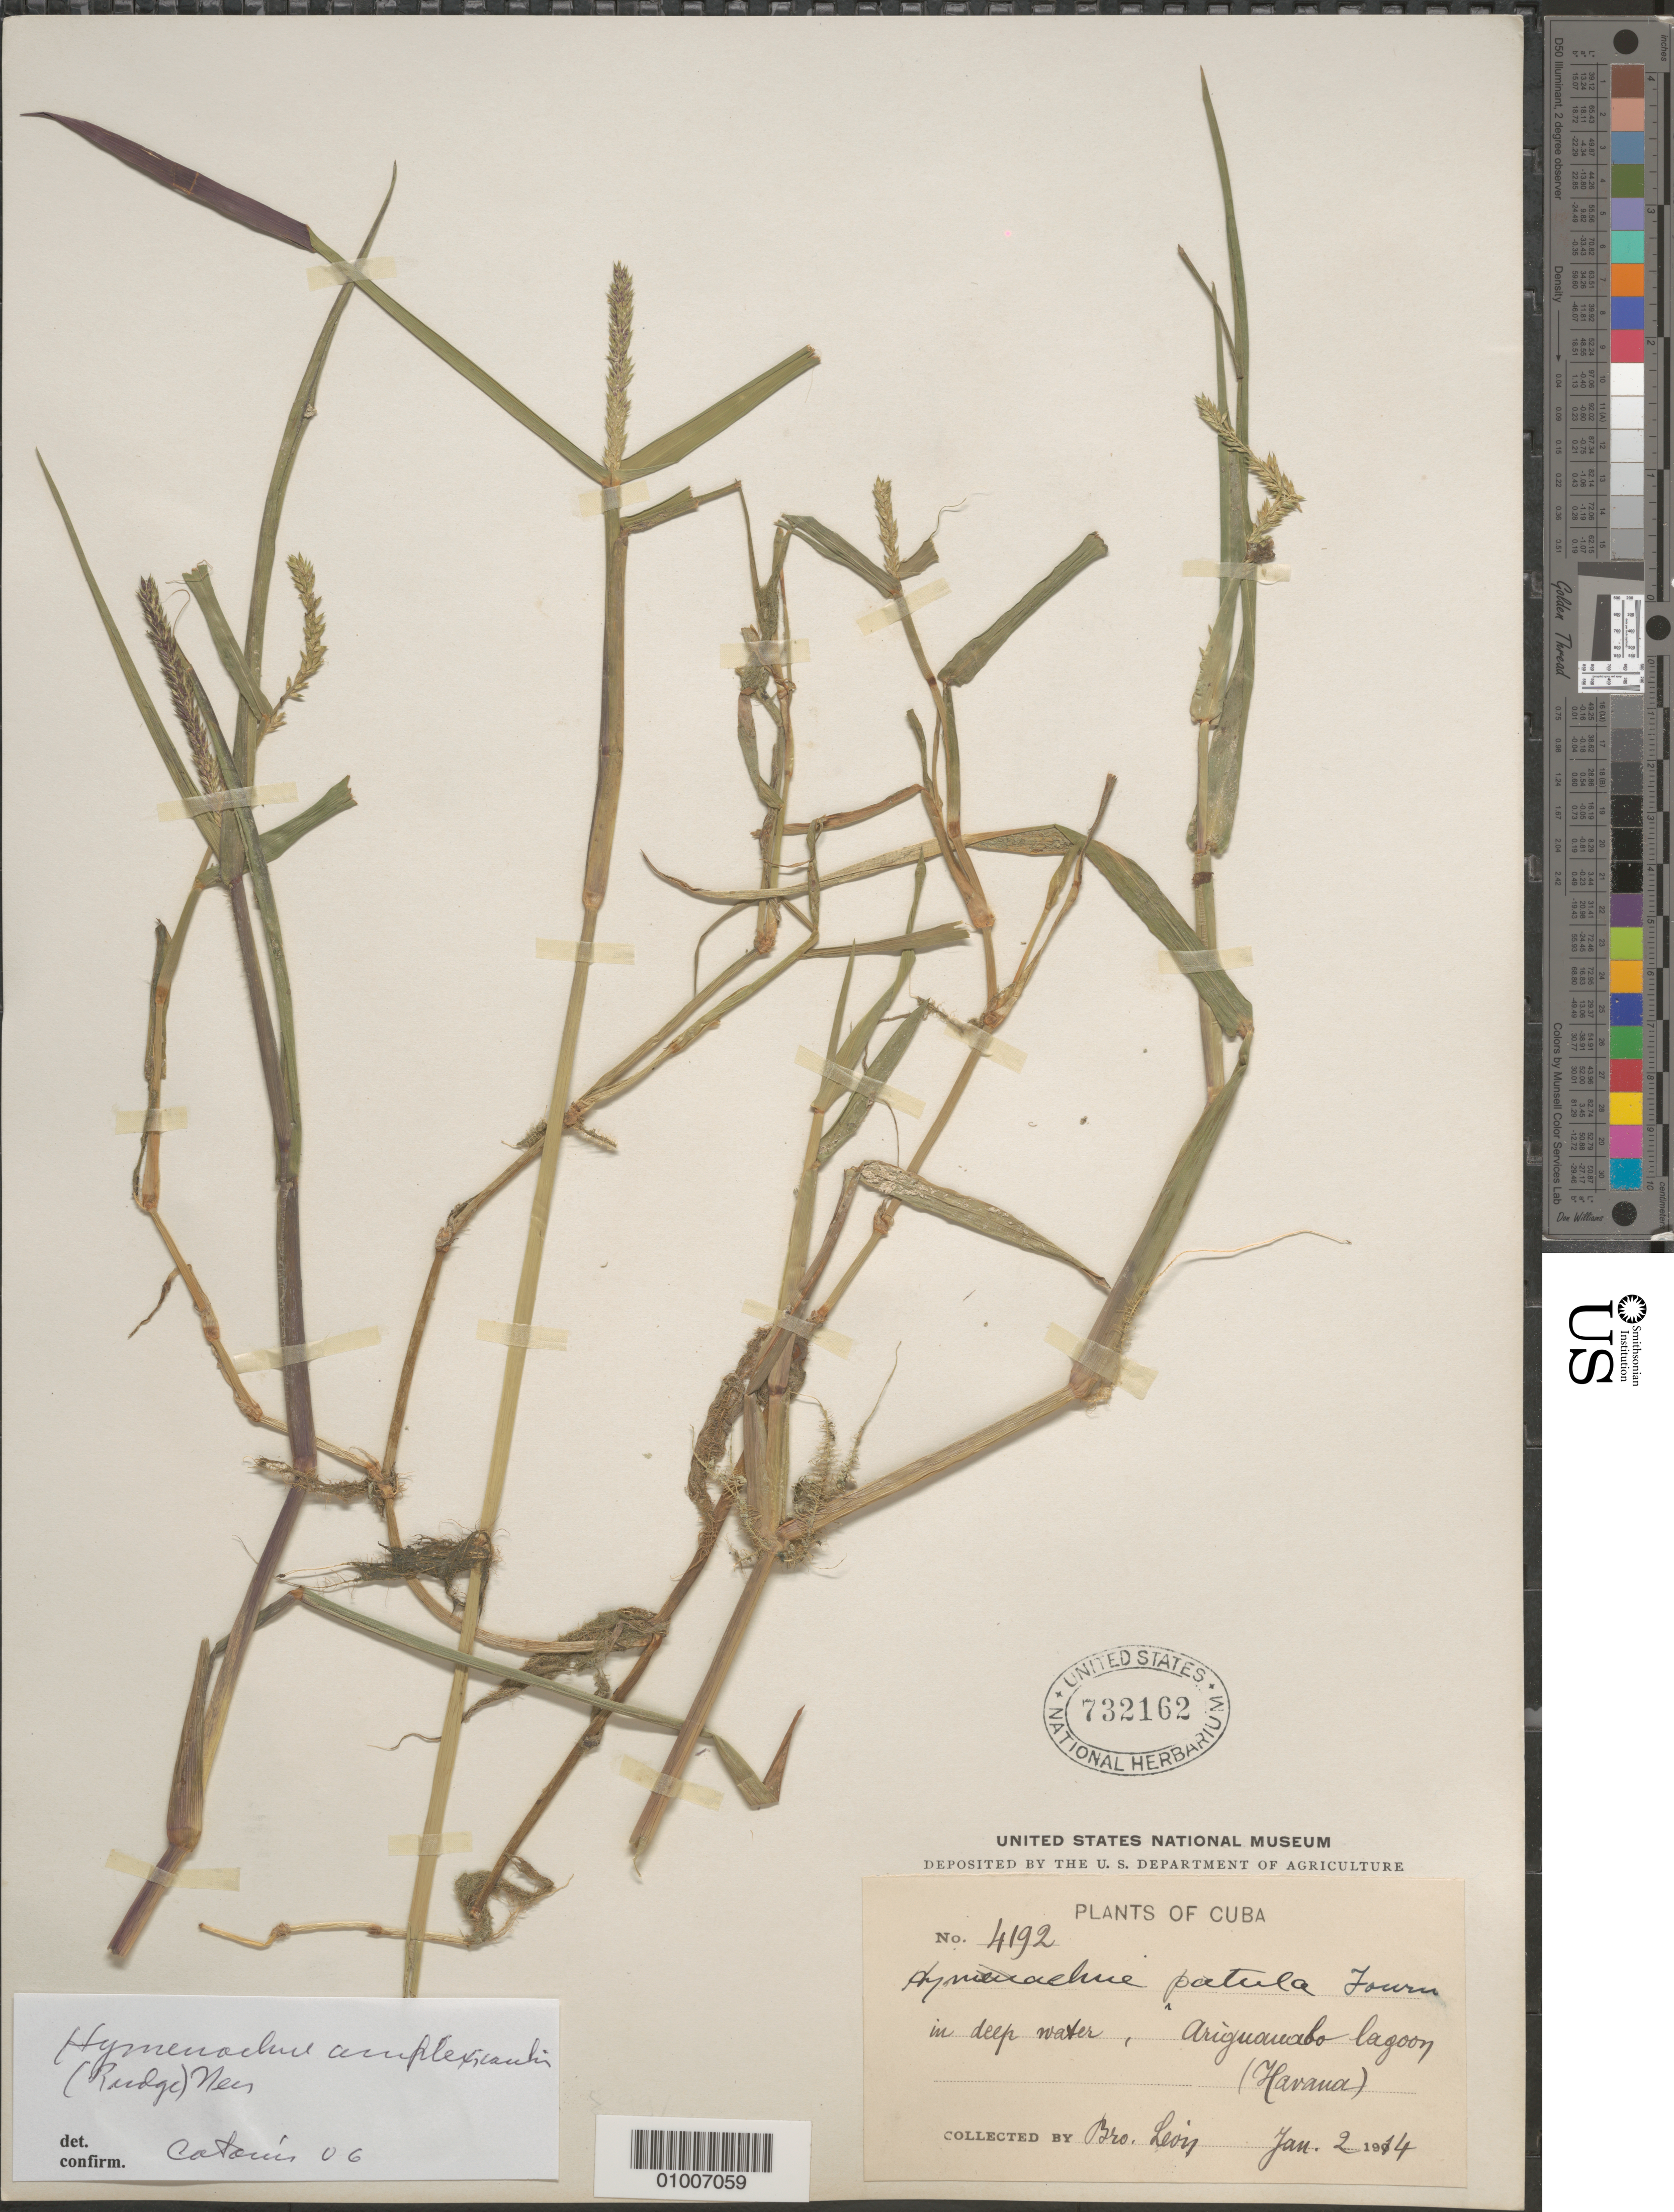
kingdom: Plantae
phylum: Tracheophyta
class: Liliopsida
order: Poales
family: Poaceae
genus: Hymenachne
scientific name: Hymenachne amplexicaulis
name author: (Rudge) Nees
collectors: Bro. León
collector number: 4192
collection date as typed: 02 Jan 1914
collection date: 1914-01-02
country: Cuba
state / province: La Habana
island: Cuba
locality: Ariguando lagoon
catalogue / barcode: US 732162